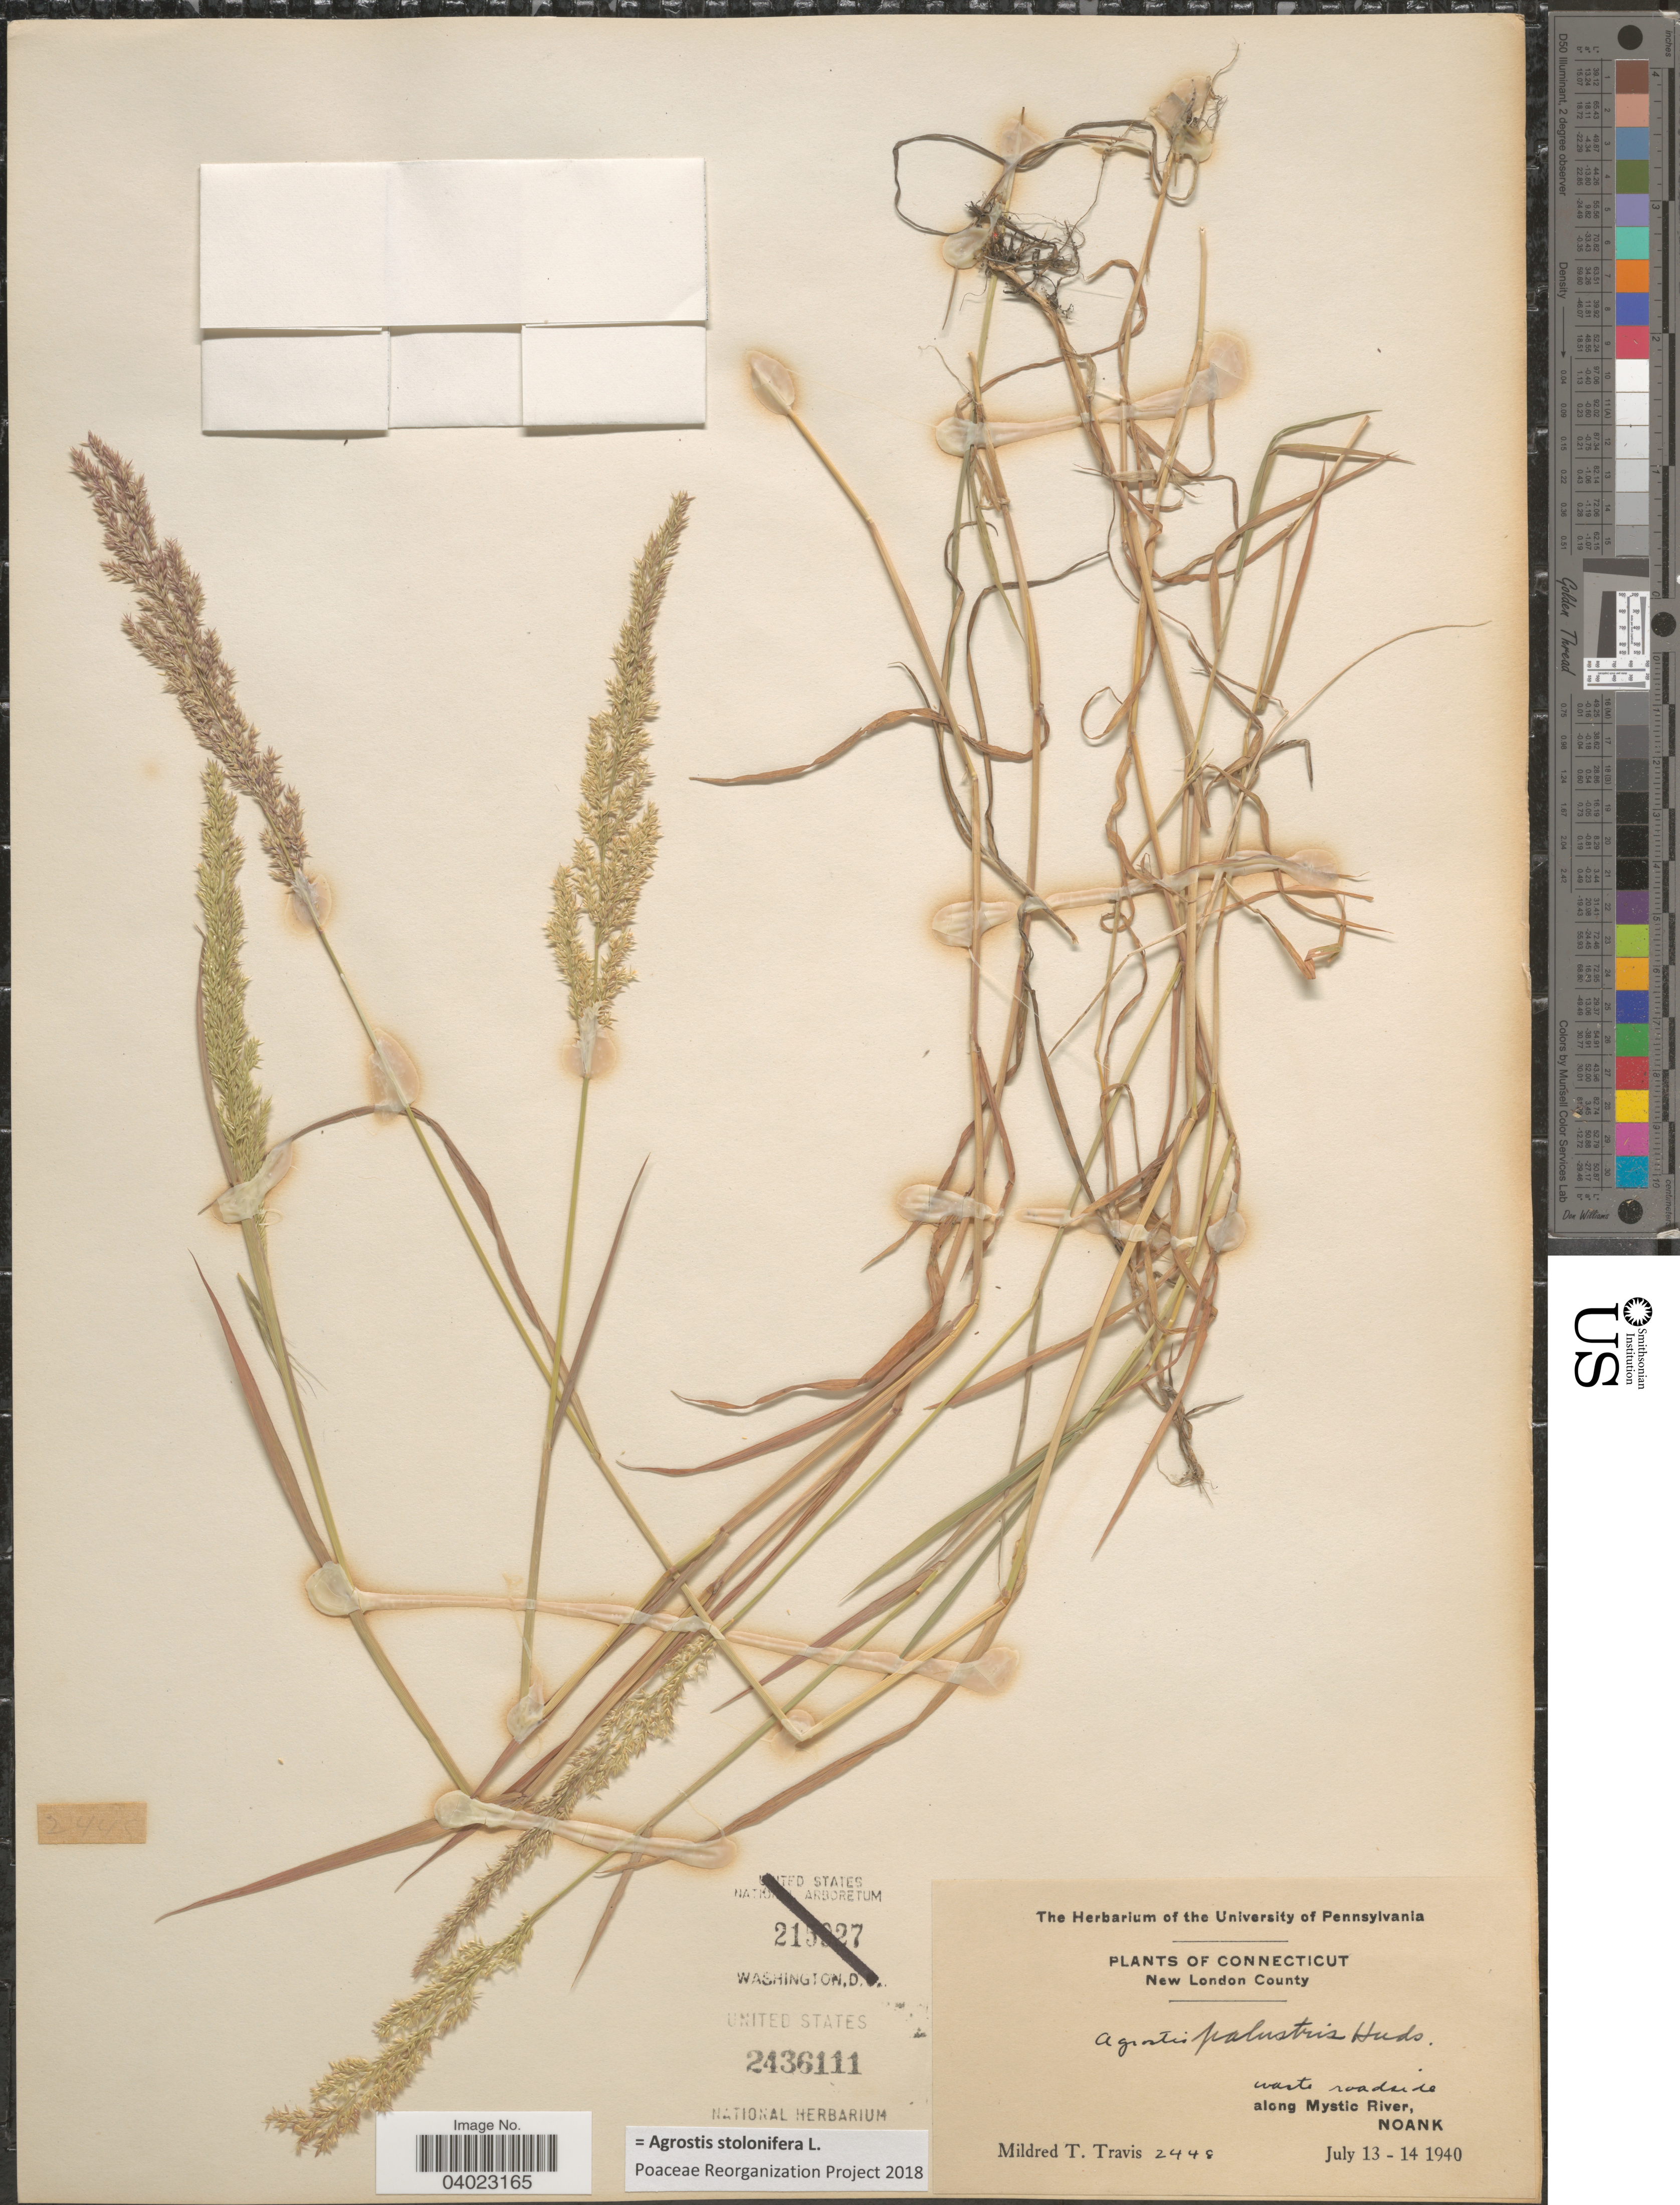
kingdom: Plantae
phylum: Tracheophyta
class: Liliopsida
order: Poales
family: Poaceae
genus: Agrostis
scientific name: Agrostis stolonifera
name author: L.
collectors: M. Travis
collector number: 2448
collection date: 1940-07-13/1940-07-14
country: United States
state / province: Connecticut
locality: New London County. Waste roadside along Mystic River, Noank.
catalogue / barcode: US 2436111